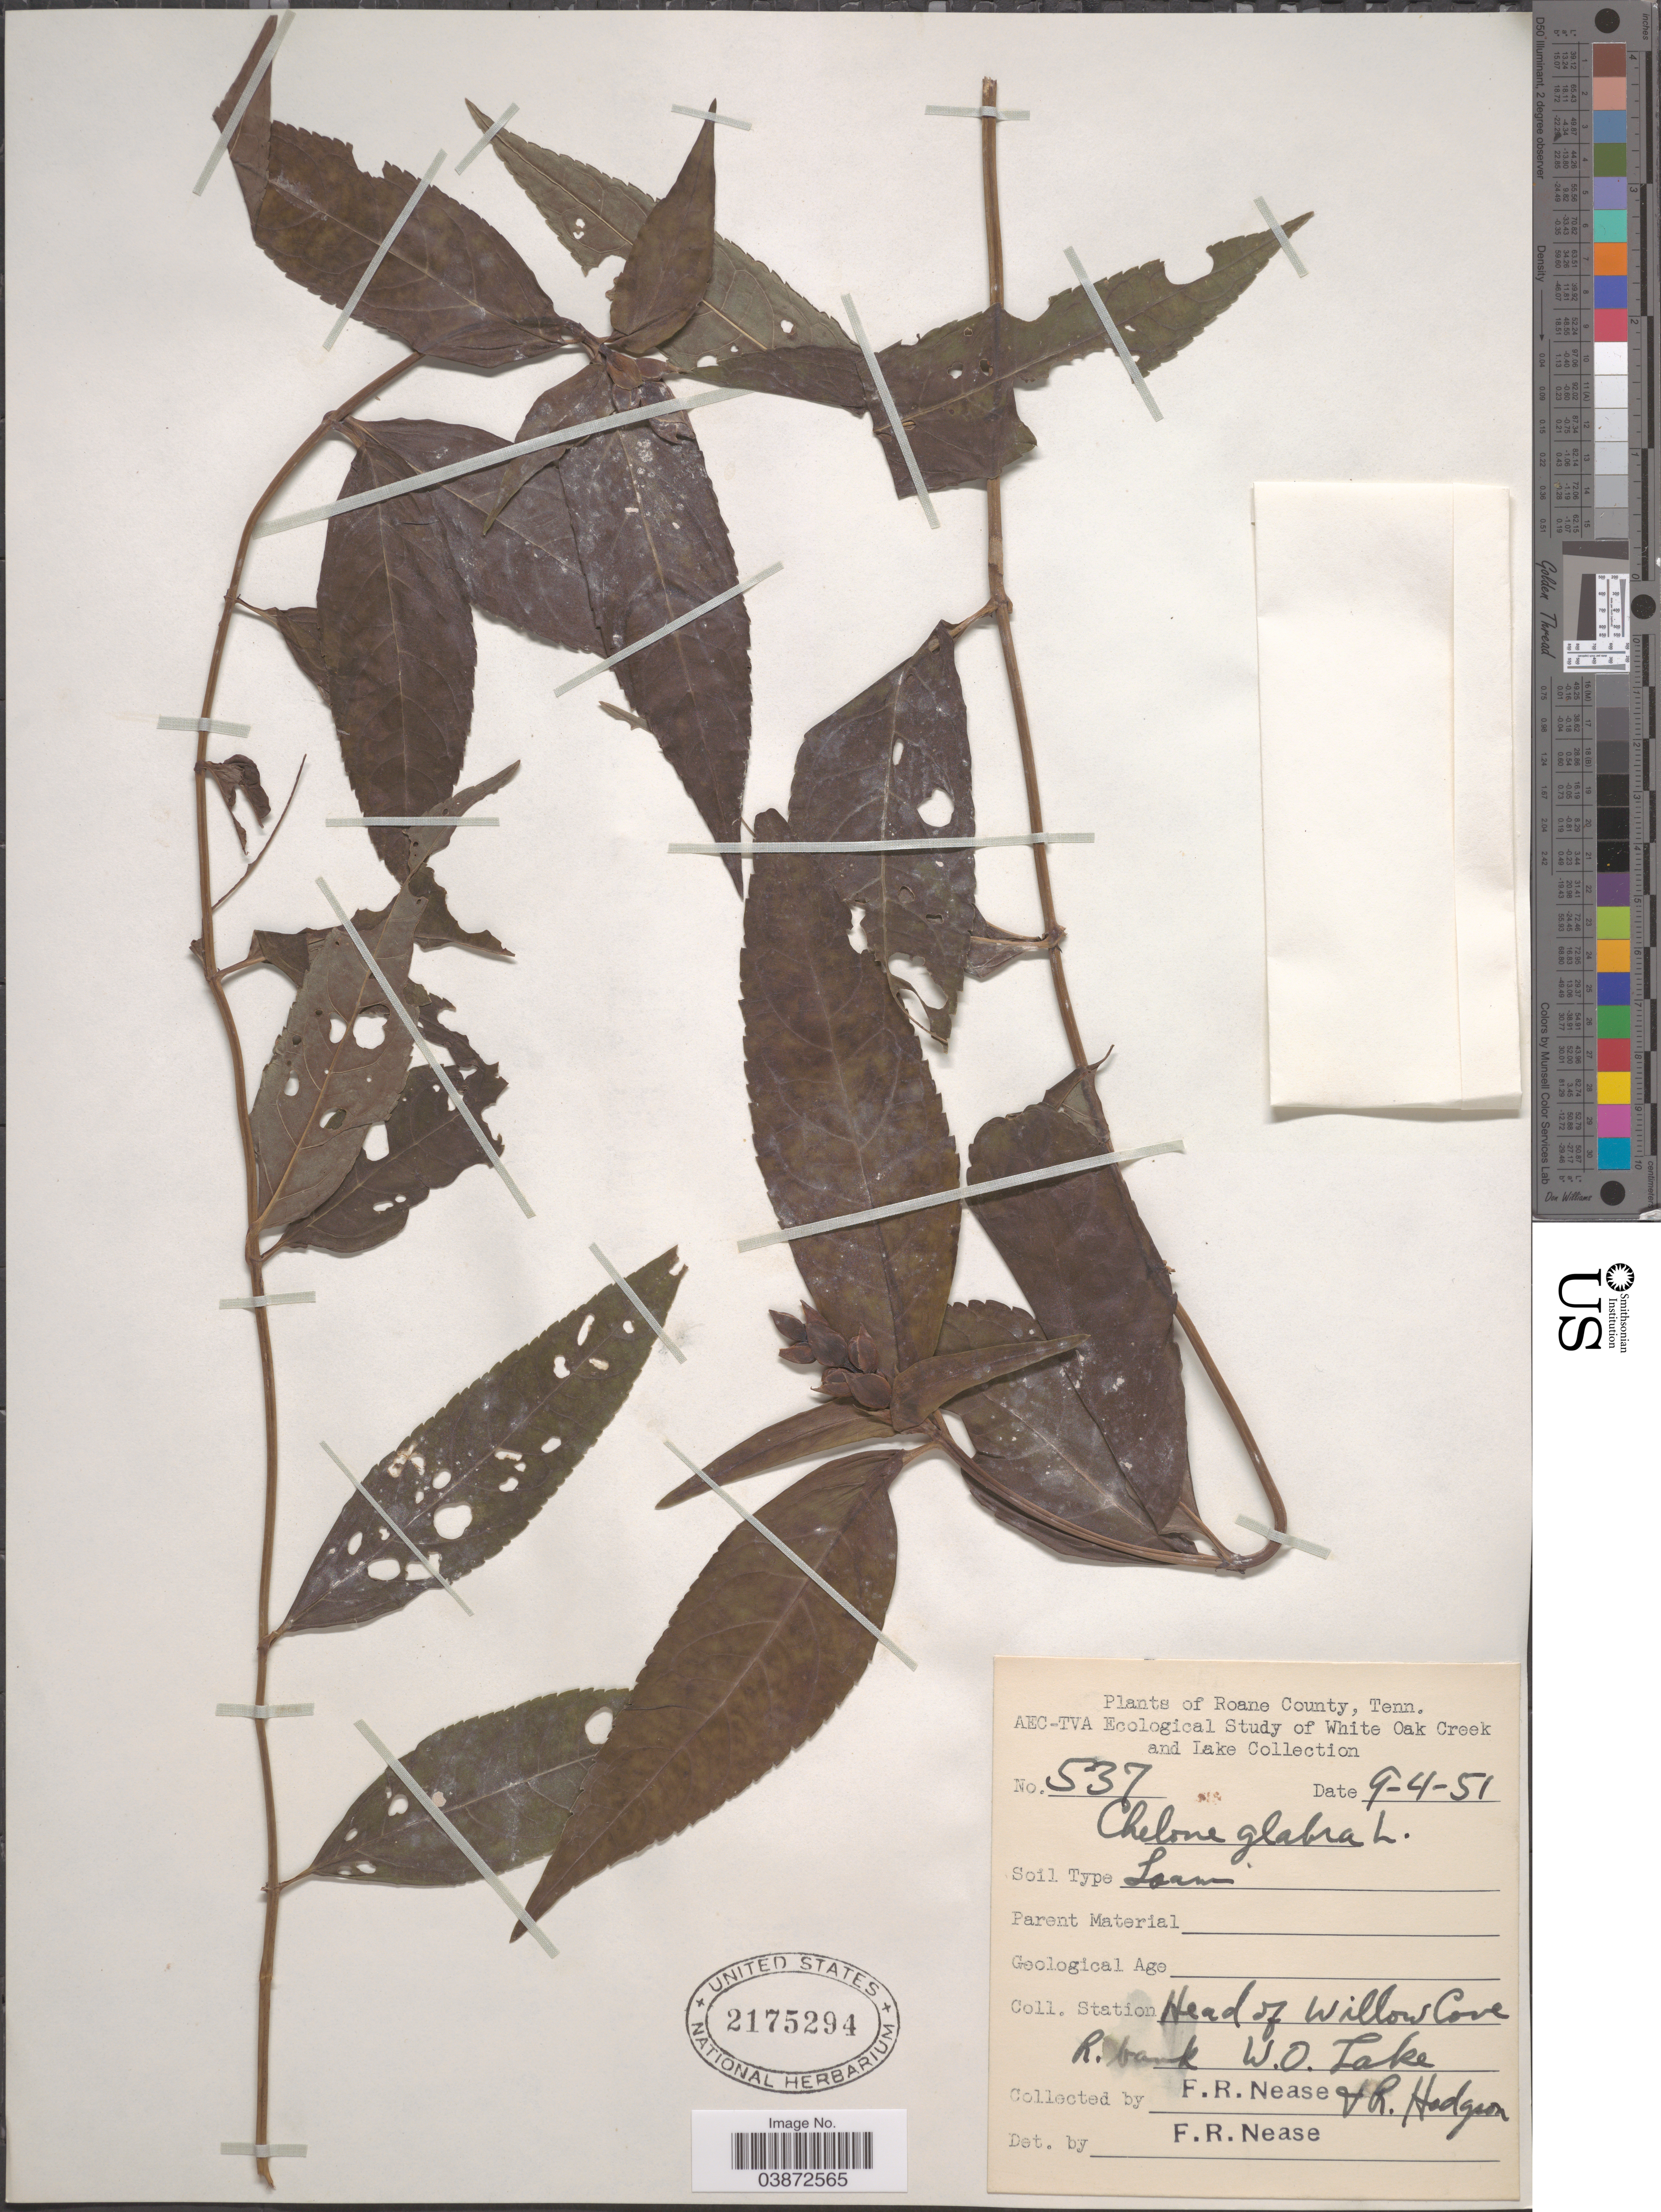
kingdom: Plantae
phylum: Tracheophyta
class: Magnoliopsida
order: Lamiales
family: Plantaginaceae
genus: Chelone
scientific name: Chelone glabra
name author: L.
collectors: F. Nease & R. Hodgson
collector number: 537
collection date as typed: Transcribed d/m/y: 4/9/51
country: United States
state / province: Tennessee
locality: Roane County. White Oak Creek and Lake. Station Head of Willow Cove. R. bank W.O. Lake.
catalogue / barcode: US 2175294